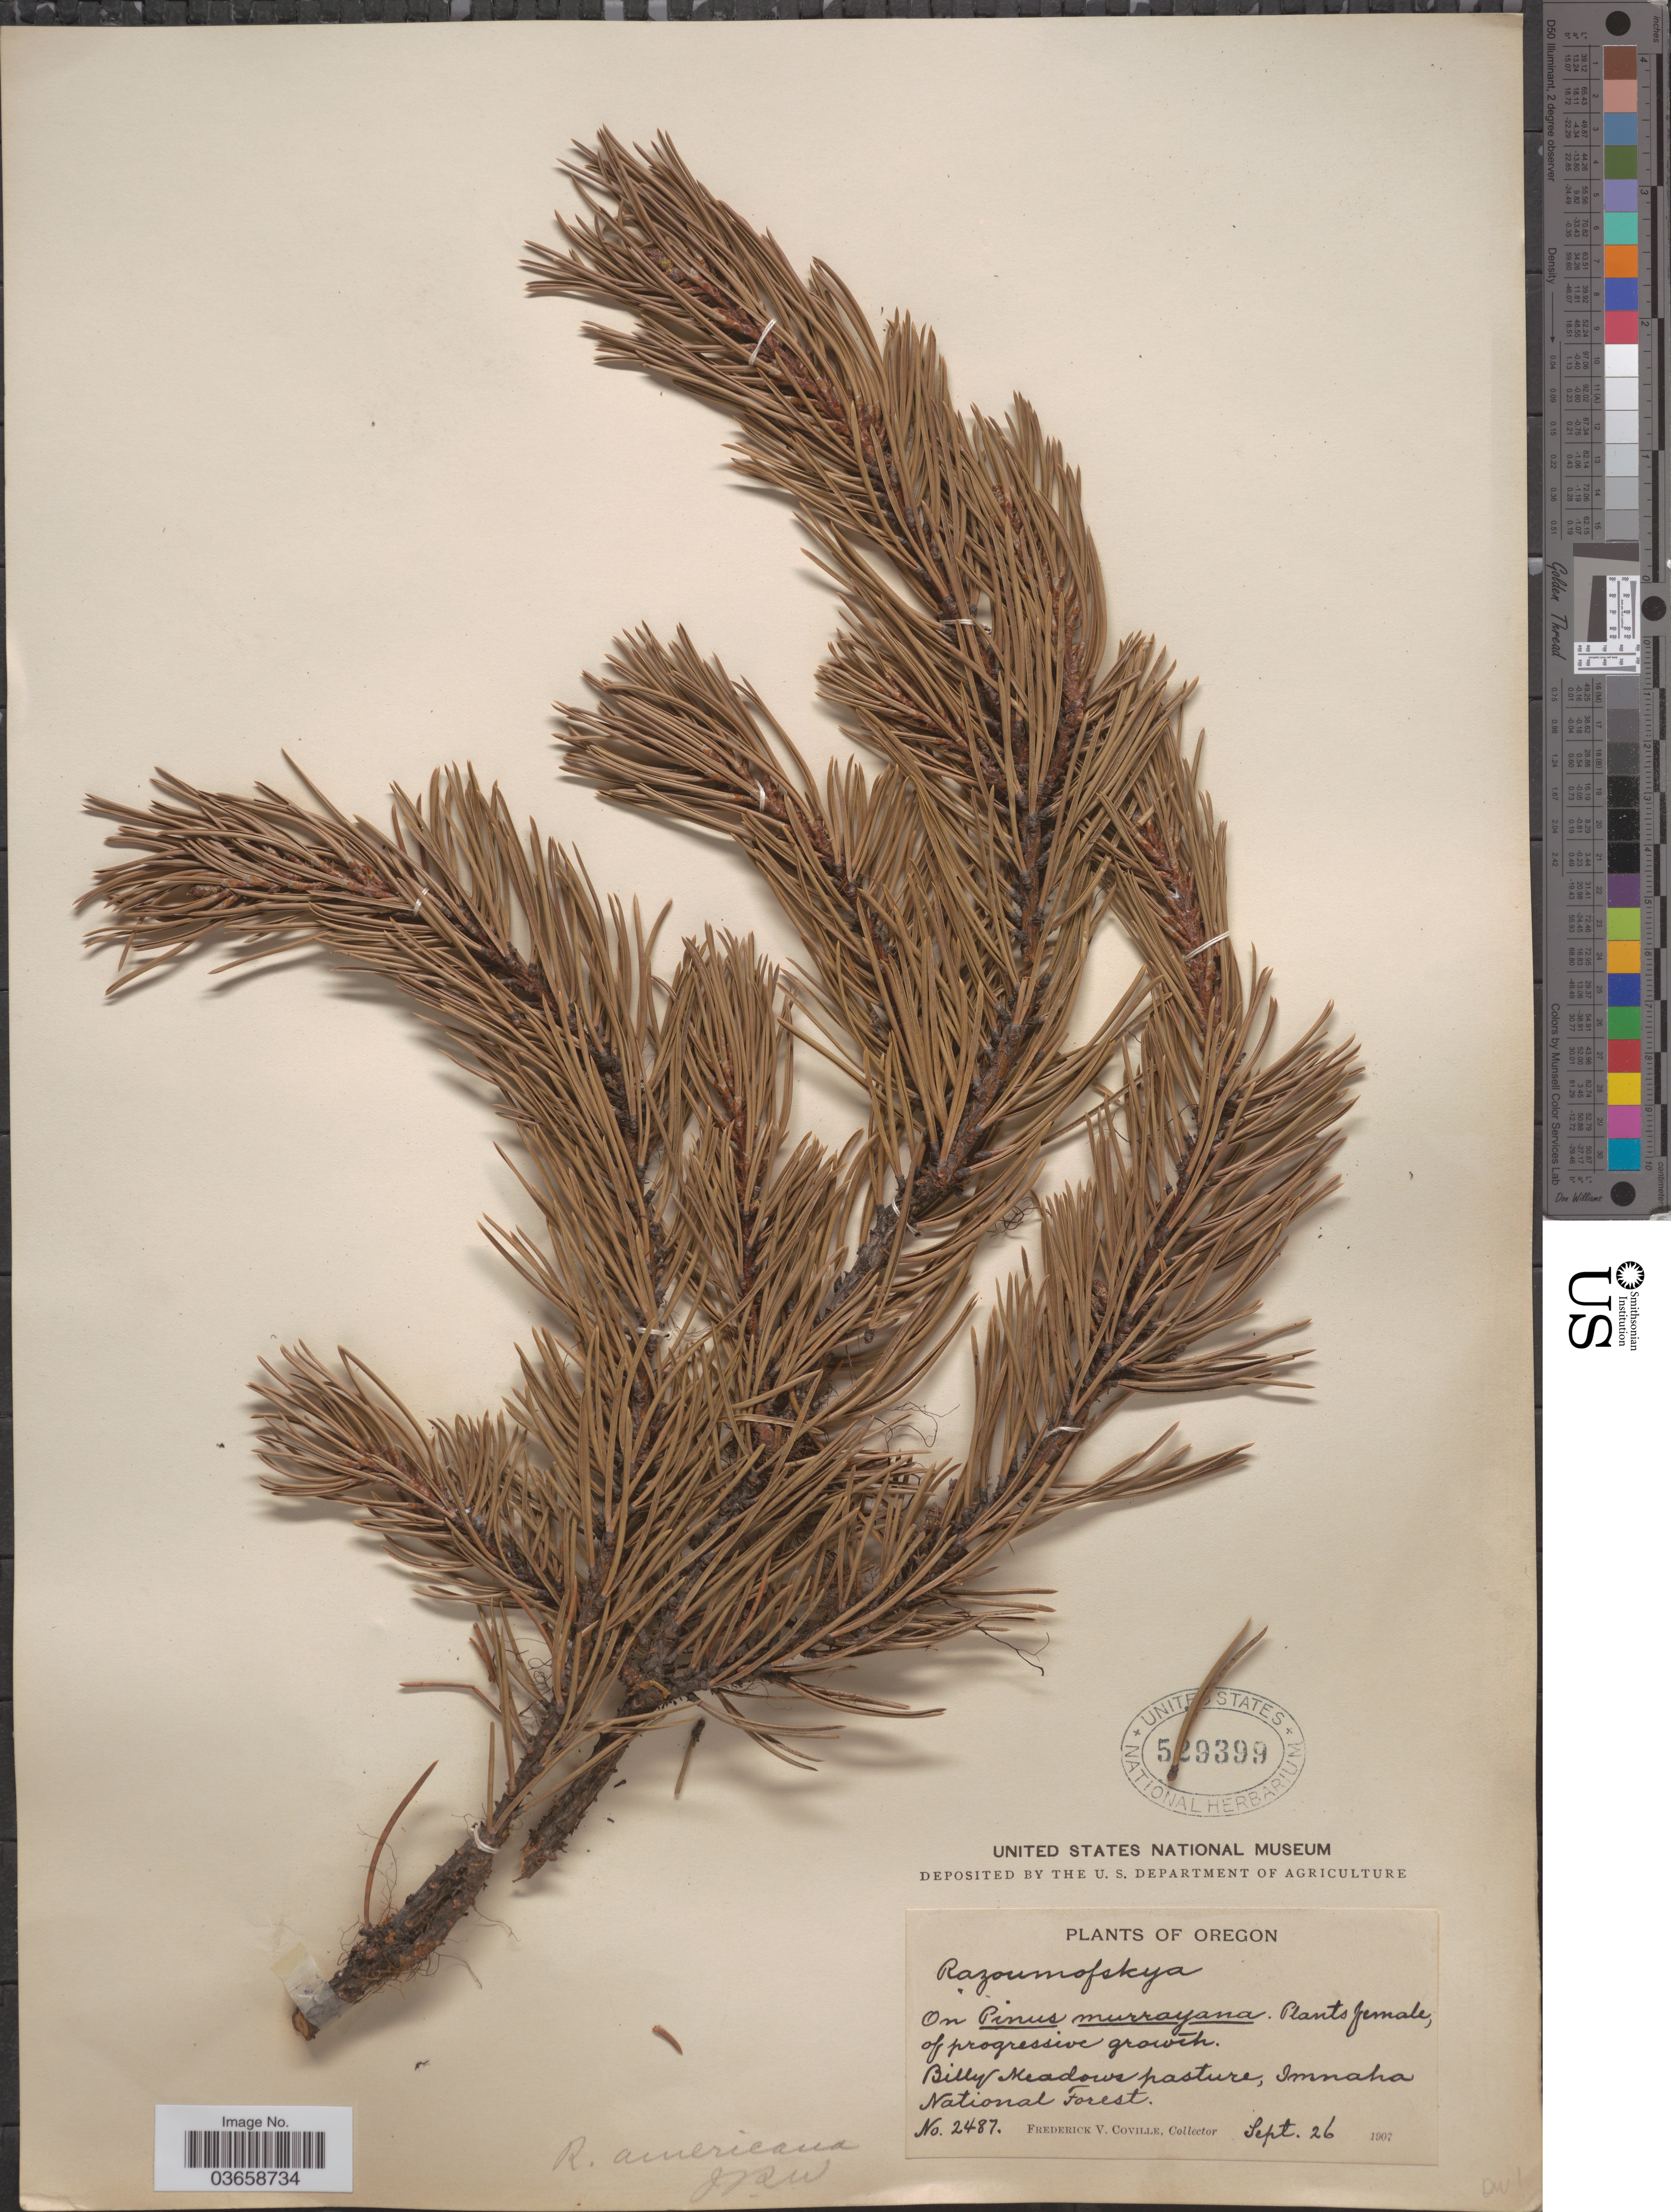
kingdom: Plantae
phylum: Tracheophyta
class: Magnoliopsida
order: Santalales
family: Viscaceae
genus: Arceuthobium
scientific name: Arceuthobium americanum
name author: Nutt. ex A. Gray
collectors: F. V. Coville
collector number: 2487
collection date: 1907-09-26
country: United States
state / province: Oregon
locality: Billy Meadows pasture, Imnaha National Forest.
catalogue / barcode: US 529399